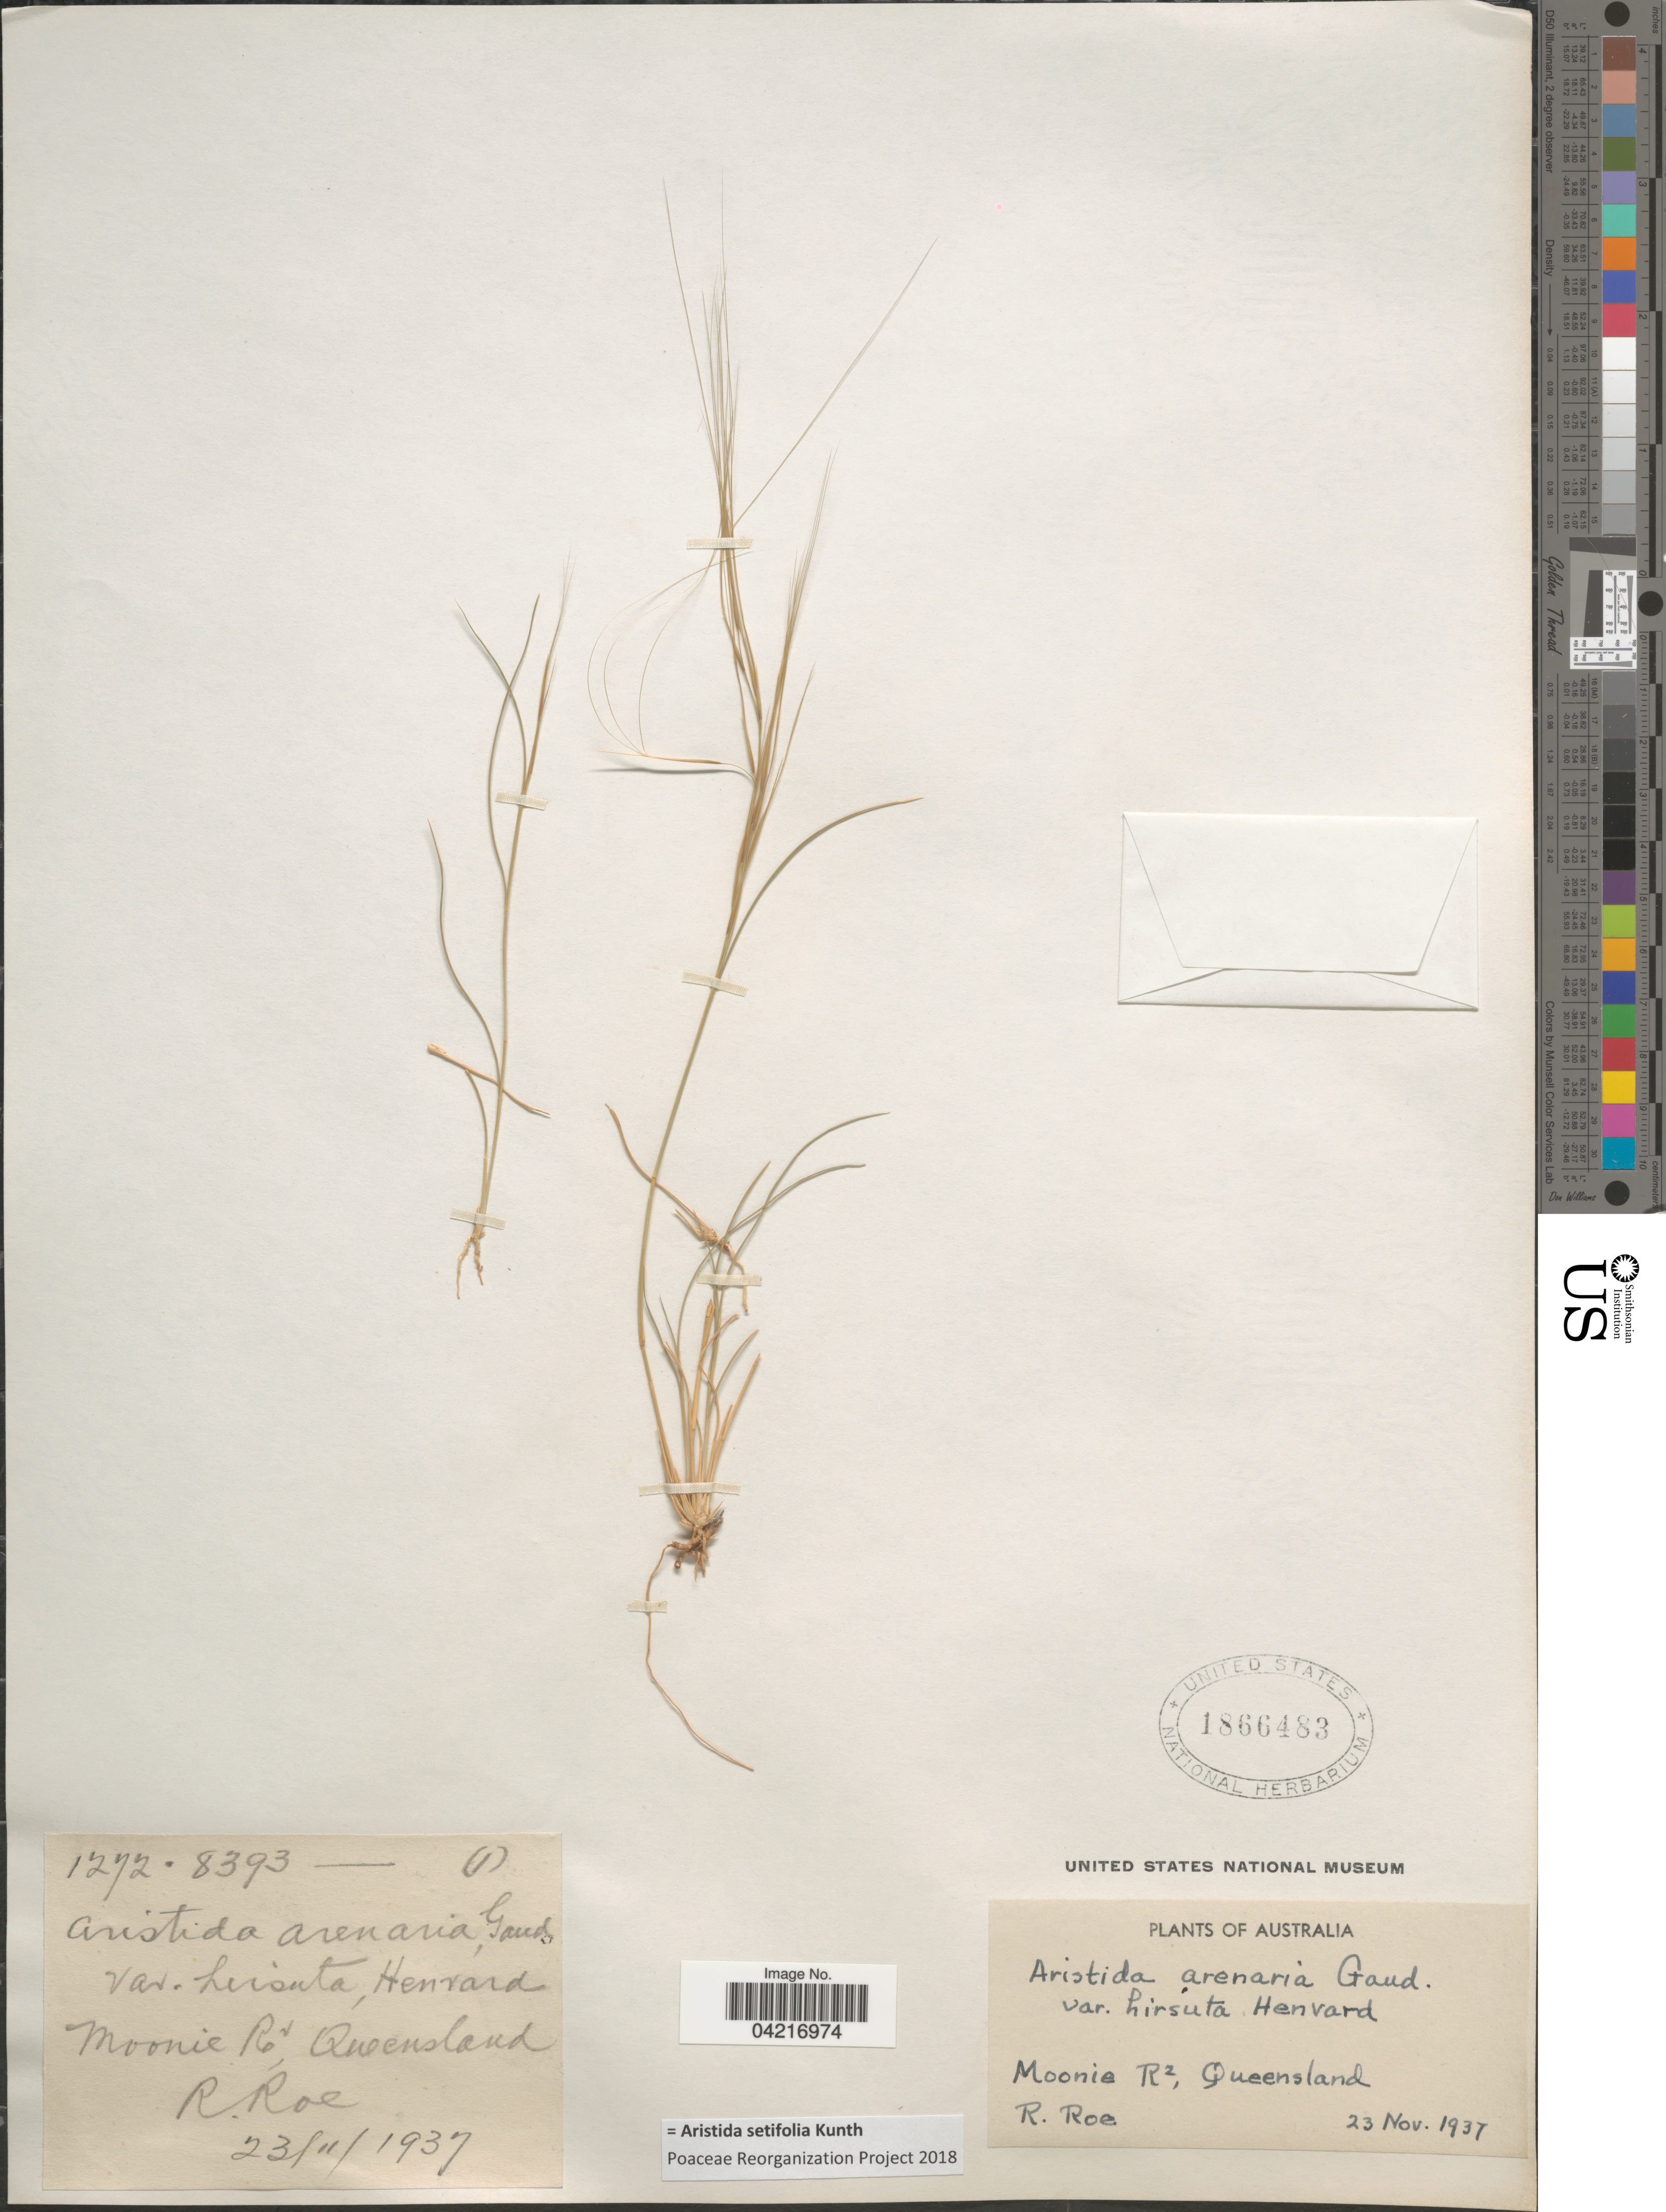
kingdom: Plantae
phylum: Tracheophyta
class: Liliopsida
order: Poales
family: Poaceae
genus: Aristida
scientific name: Aristida setifolia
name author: Kunth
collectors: R. Roe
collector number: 1272.8393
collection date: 1937-11-23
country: Australia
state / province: Queensland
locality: Moonie R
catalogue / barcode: US 1866483